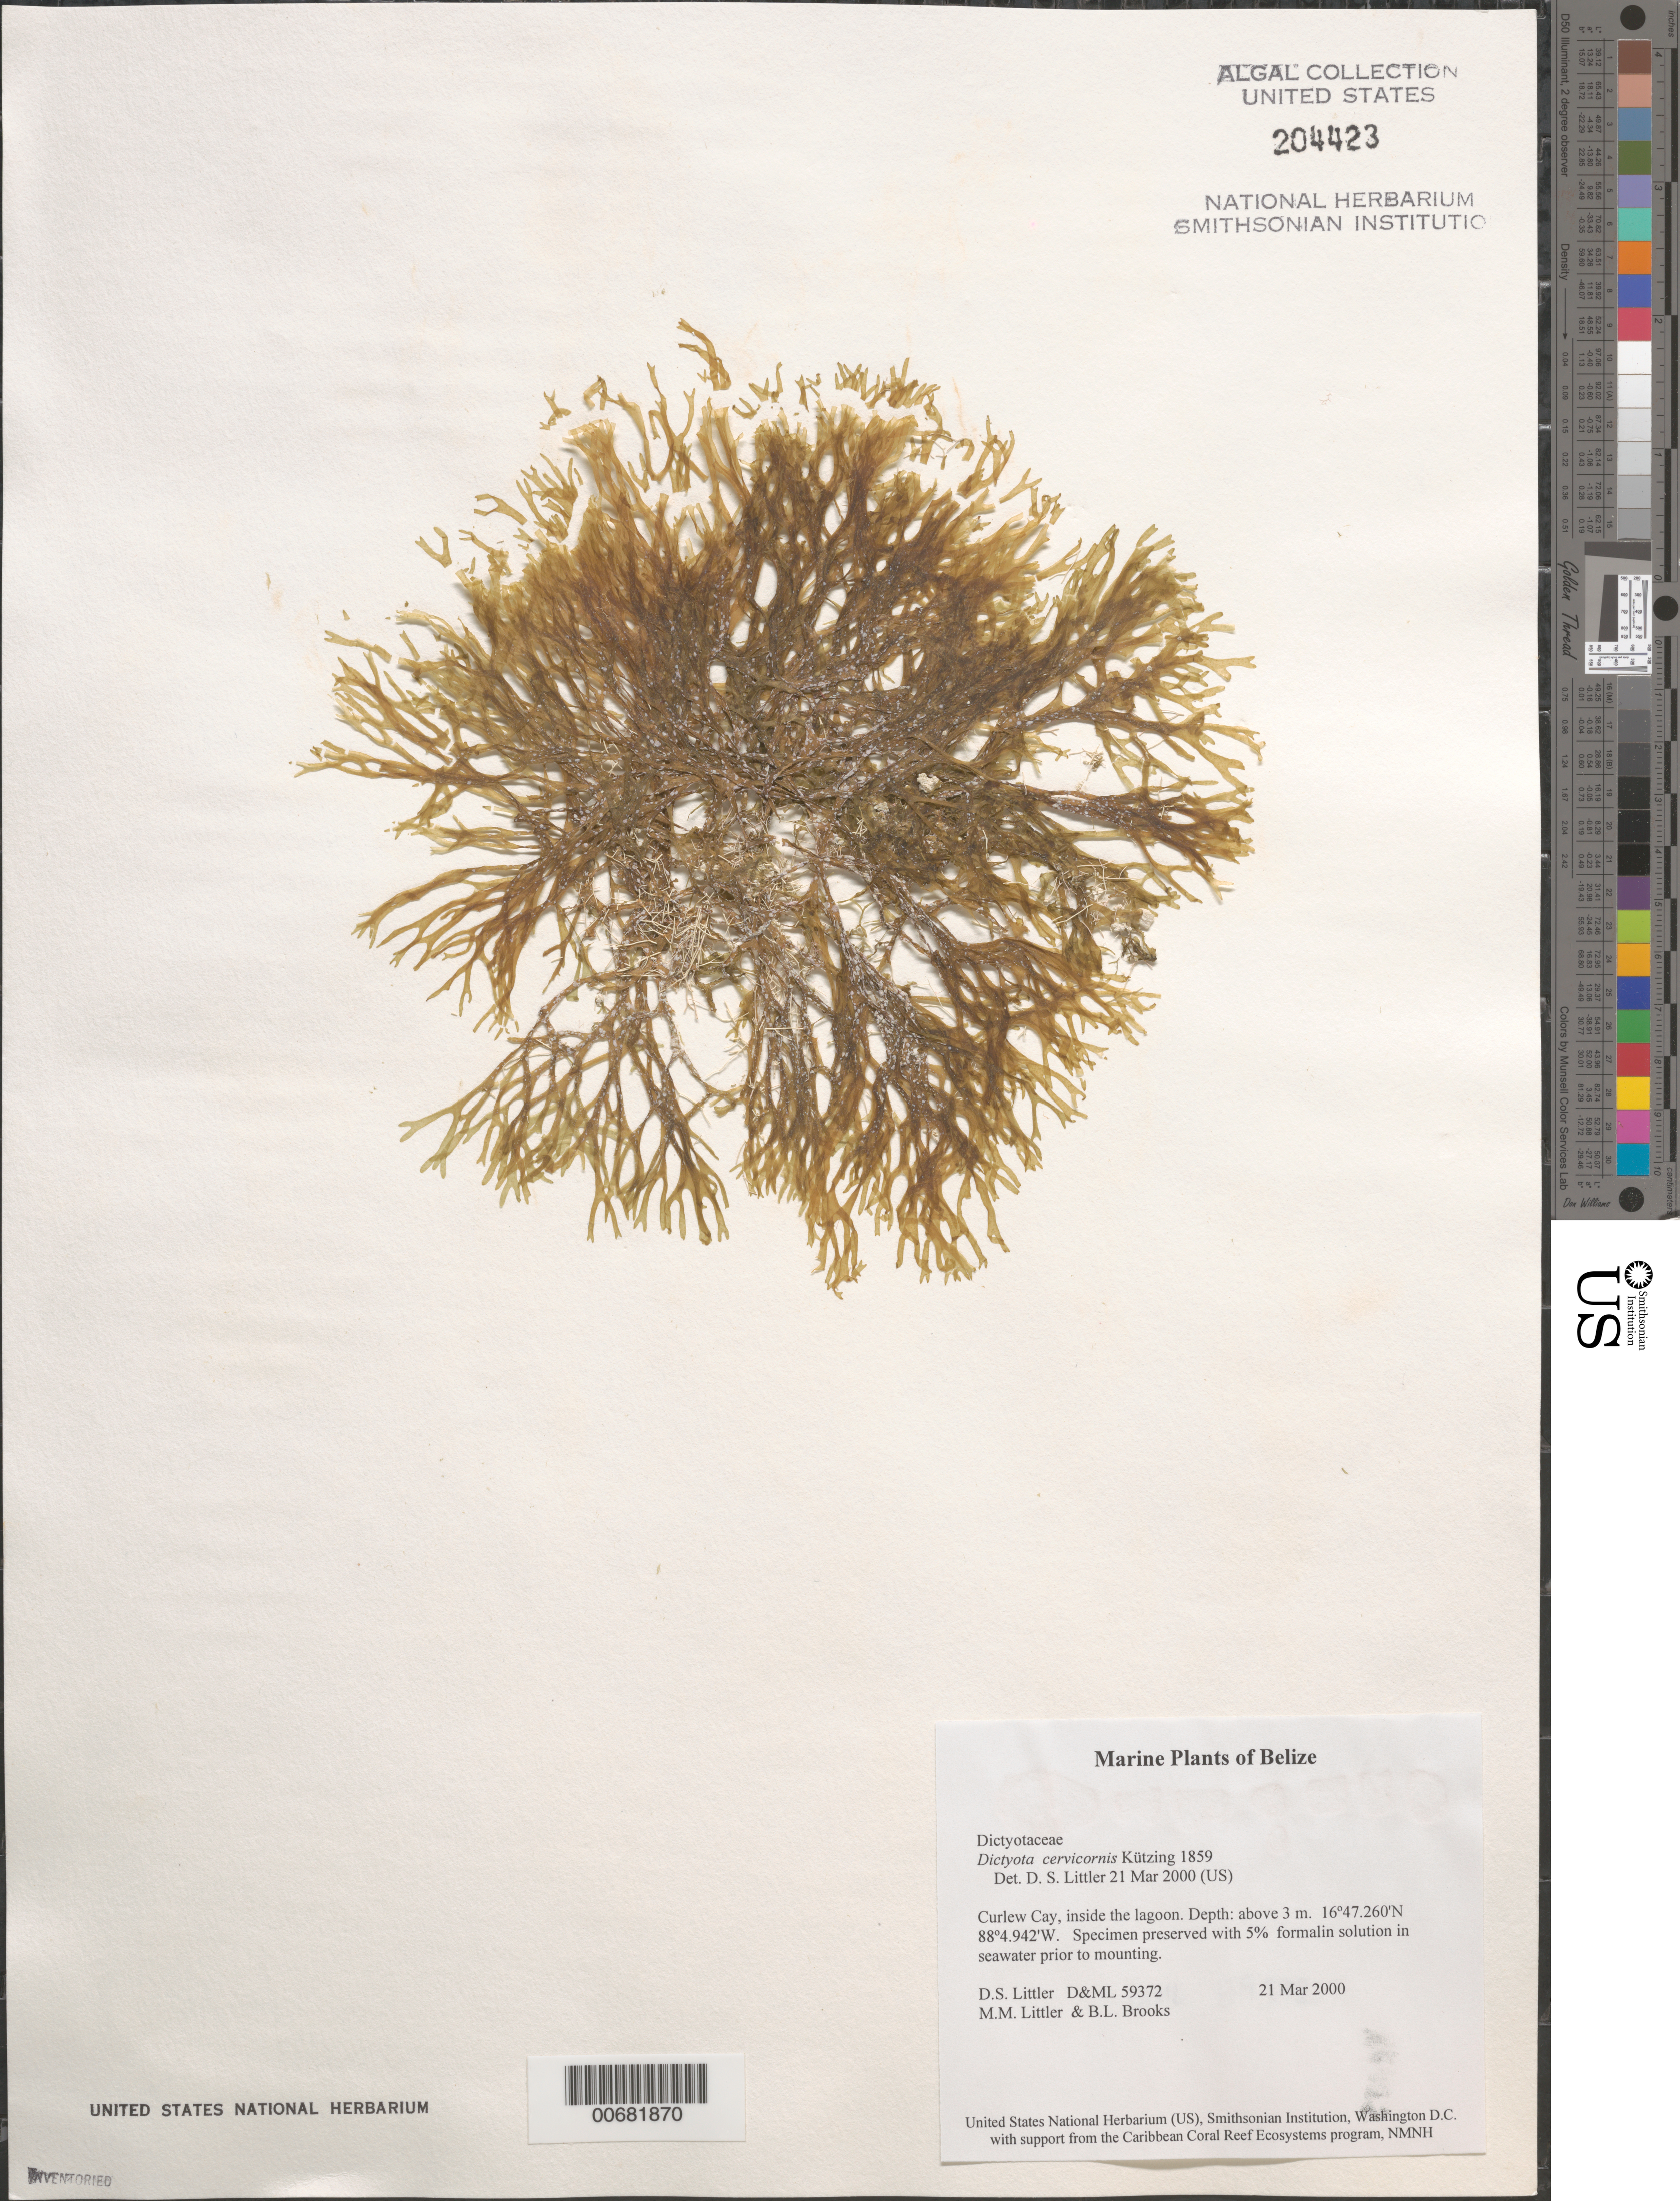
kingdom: Chromista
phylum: Ochrophyta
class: Phaeophyceae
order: Dictyotales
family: Dictyotaceae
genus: Dictyota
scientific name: Dictyota cervicornis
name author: Kütz.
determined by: Littler, D. S.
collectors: D. S. Littler, M. M. Littler & B. Brooks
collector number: D&ML 59372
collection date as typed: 21 Mar 2000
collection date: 2000-03-21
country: Belize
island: Curlew Cay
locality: Inside the lagoon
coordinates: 16 47.260' N, 88 4.942' W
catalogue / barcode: US 204423